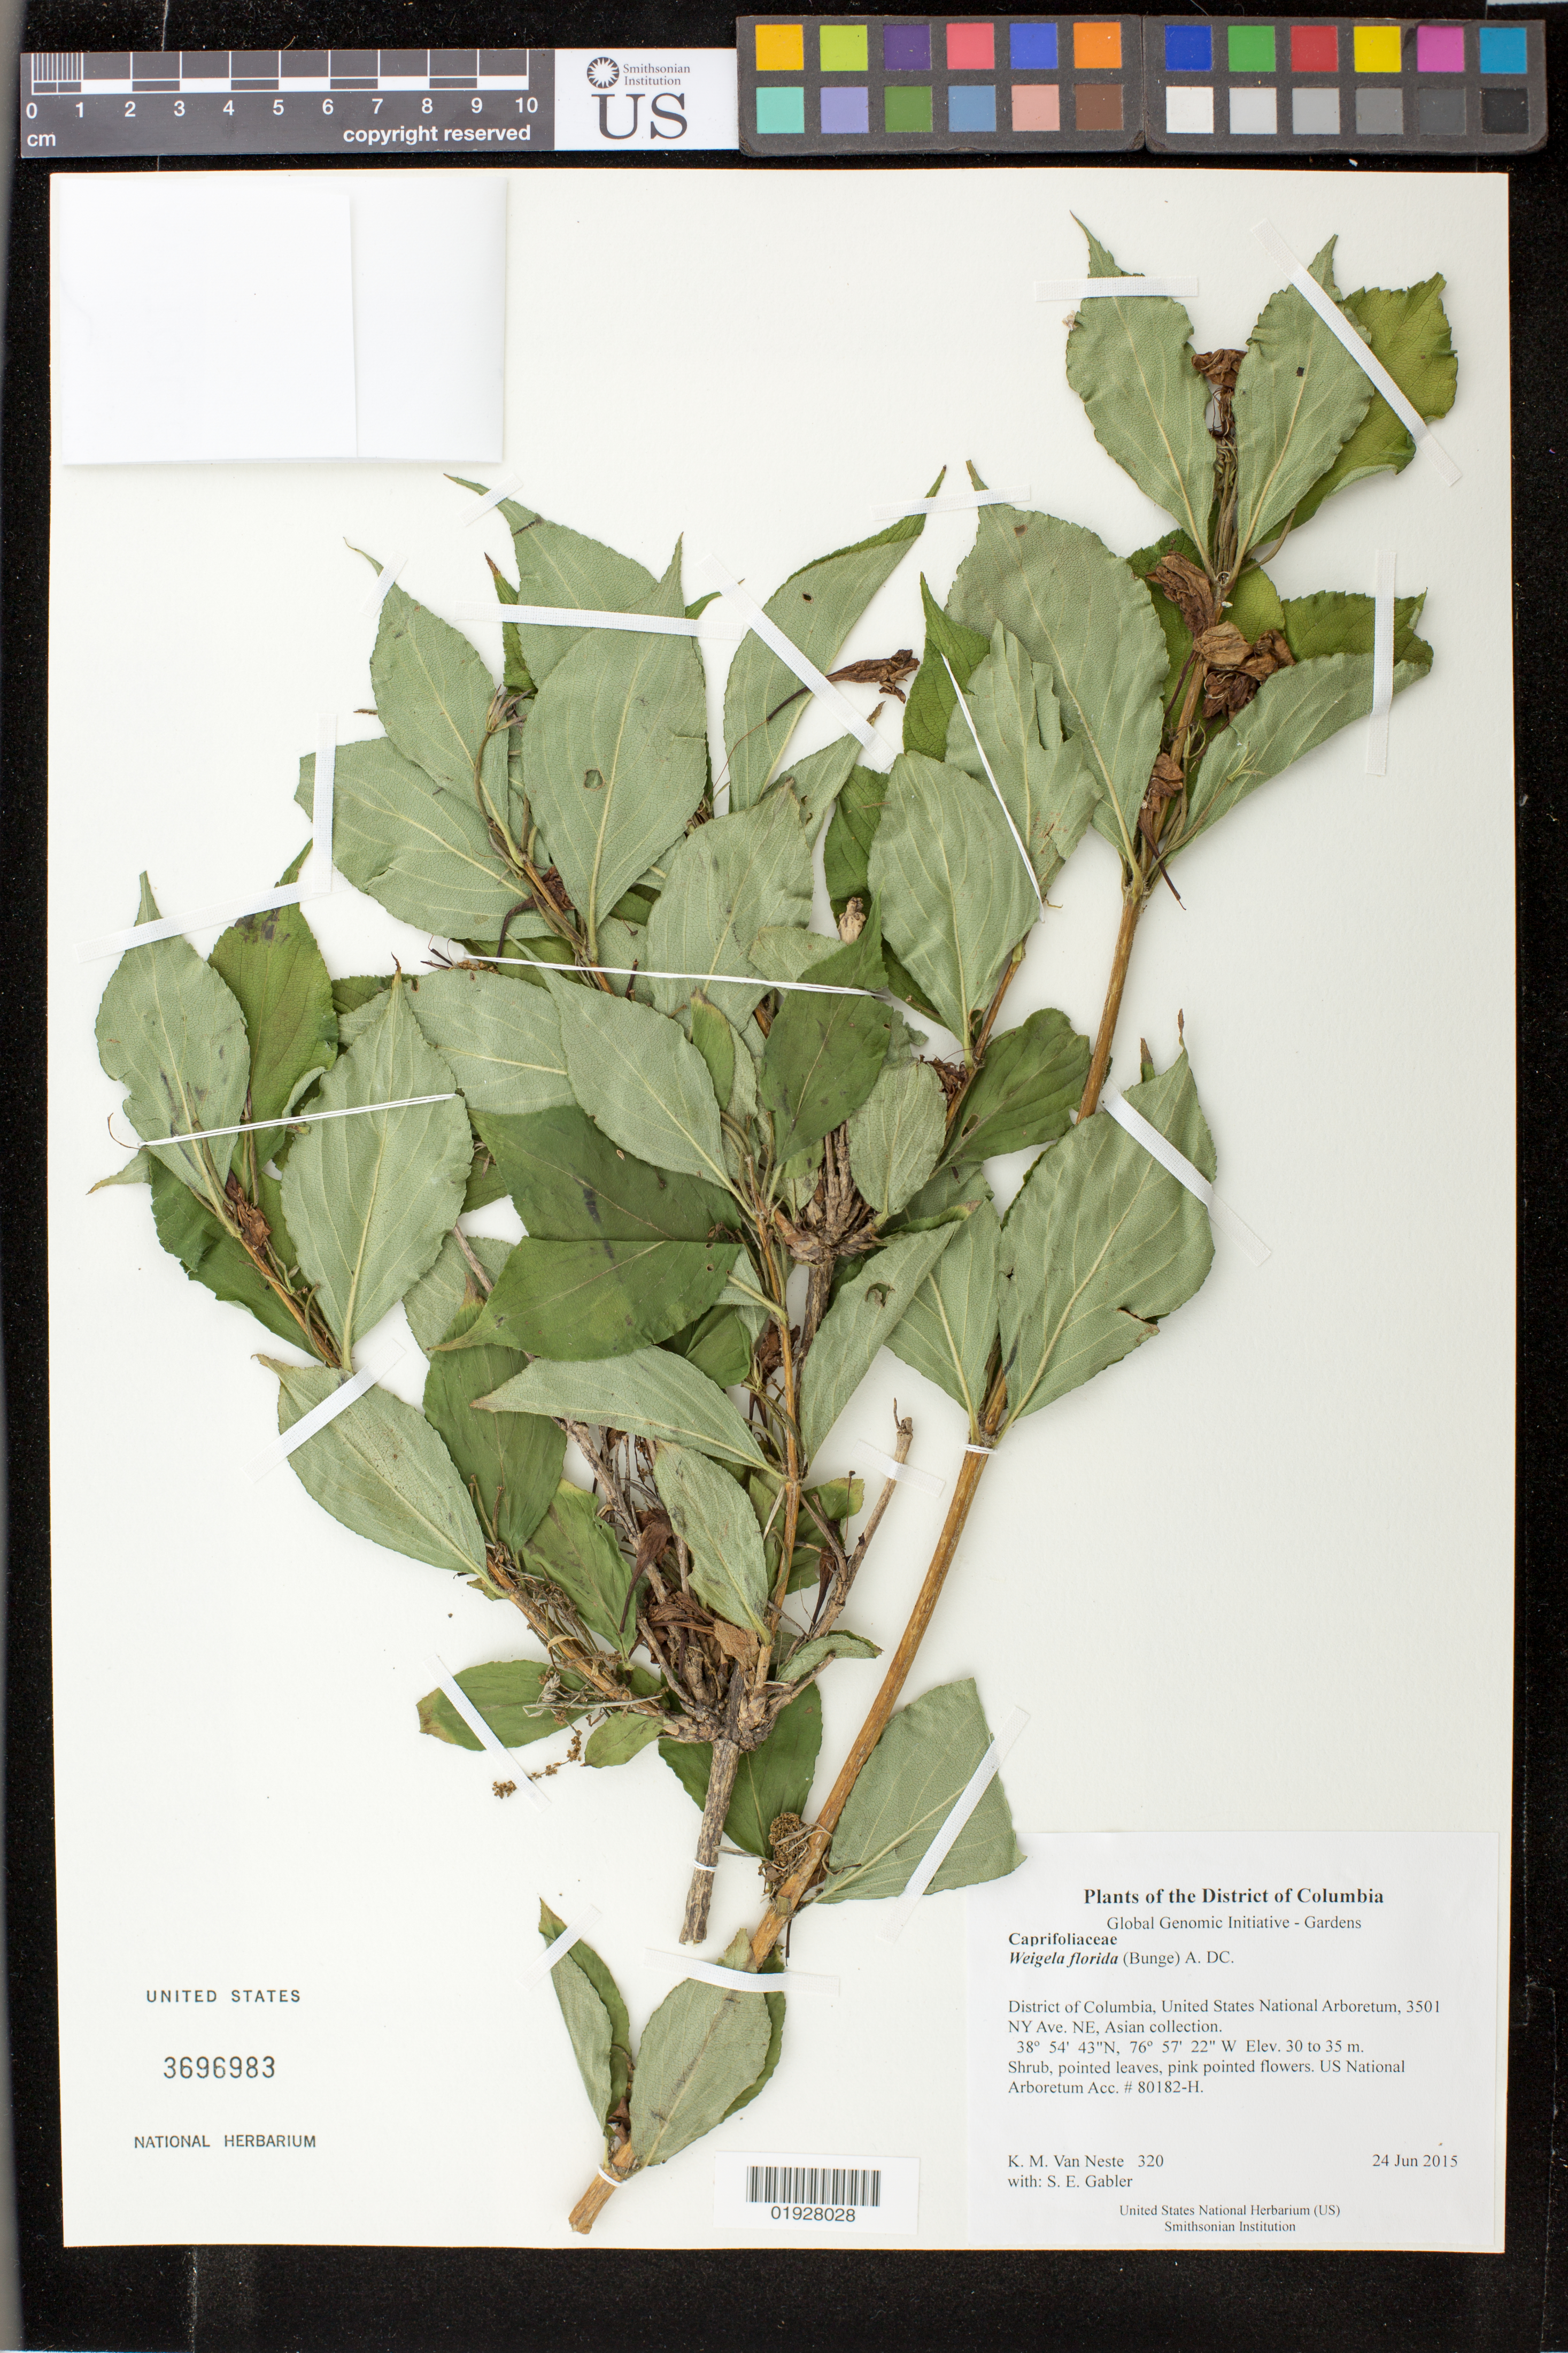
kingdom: Plantae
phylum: Tracheophyta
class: Magnoliopsida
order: Dipsacales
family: Caprifoliaceae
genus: Weigela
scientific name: Weigela florida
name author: (Bunge) A. DC.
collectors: K. M. Van Neste & S. E. Gabler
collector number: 320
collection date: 2015-06-24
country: United States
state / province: District of Columbia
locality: United States National Arboretum, 3501 NY Ave. NE, Asian collection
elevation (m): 30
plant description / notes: USNA Accession number: 80182 Weigela florida 'Red Prince' Received 6-Jun-11 Colesville Nursery, Inc., P.O. Box 208, Ashland, VA 23005, United States Provenance: from a cultivated plant not of known wild origin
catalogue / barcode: US 3696983